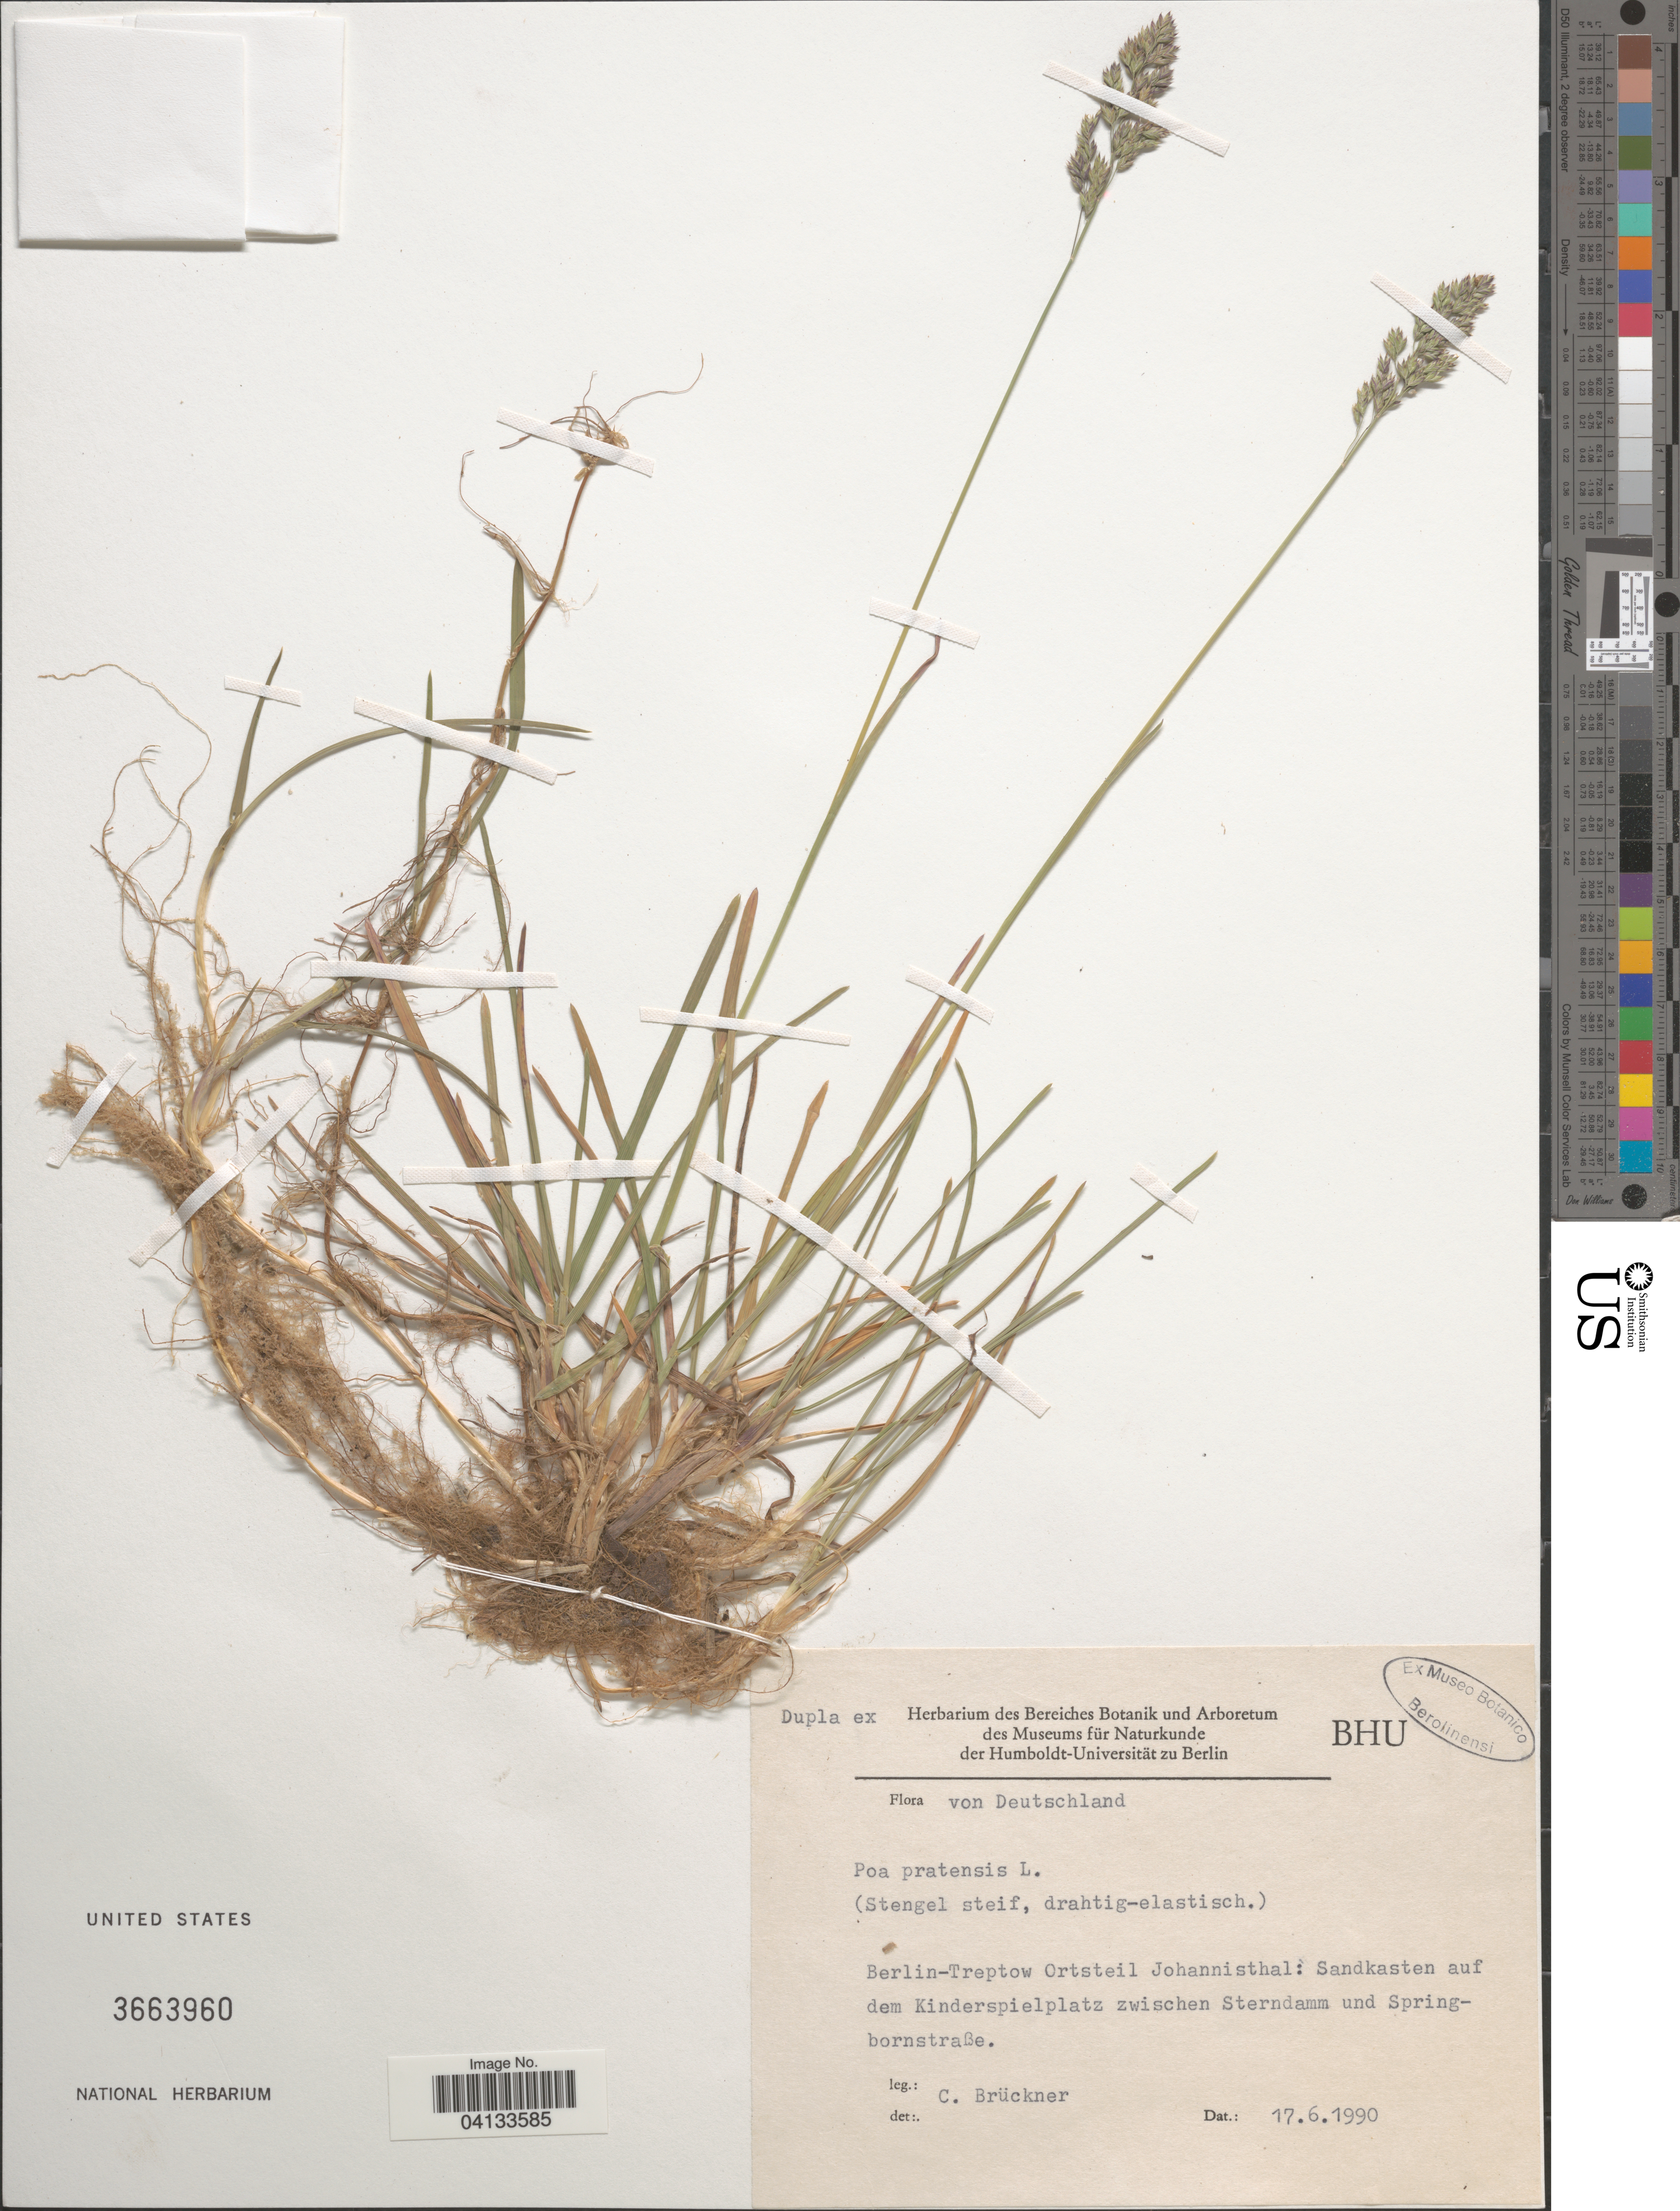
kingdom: Plantae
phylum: Tracheophyta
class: Liliopsida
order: Poales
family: Poaceae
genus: Poa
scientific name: Poa pratensis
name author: L.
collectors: C. Brückner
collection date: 1990-06-17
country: Germany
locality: Deutschland. Berlin-Treptow Ortsteil Johannisthal: Sandkasten auf dem Kinderspielplatz zwischen Sterndamm und Springbornstraße.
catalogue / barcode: US 3663960